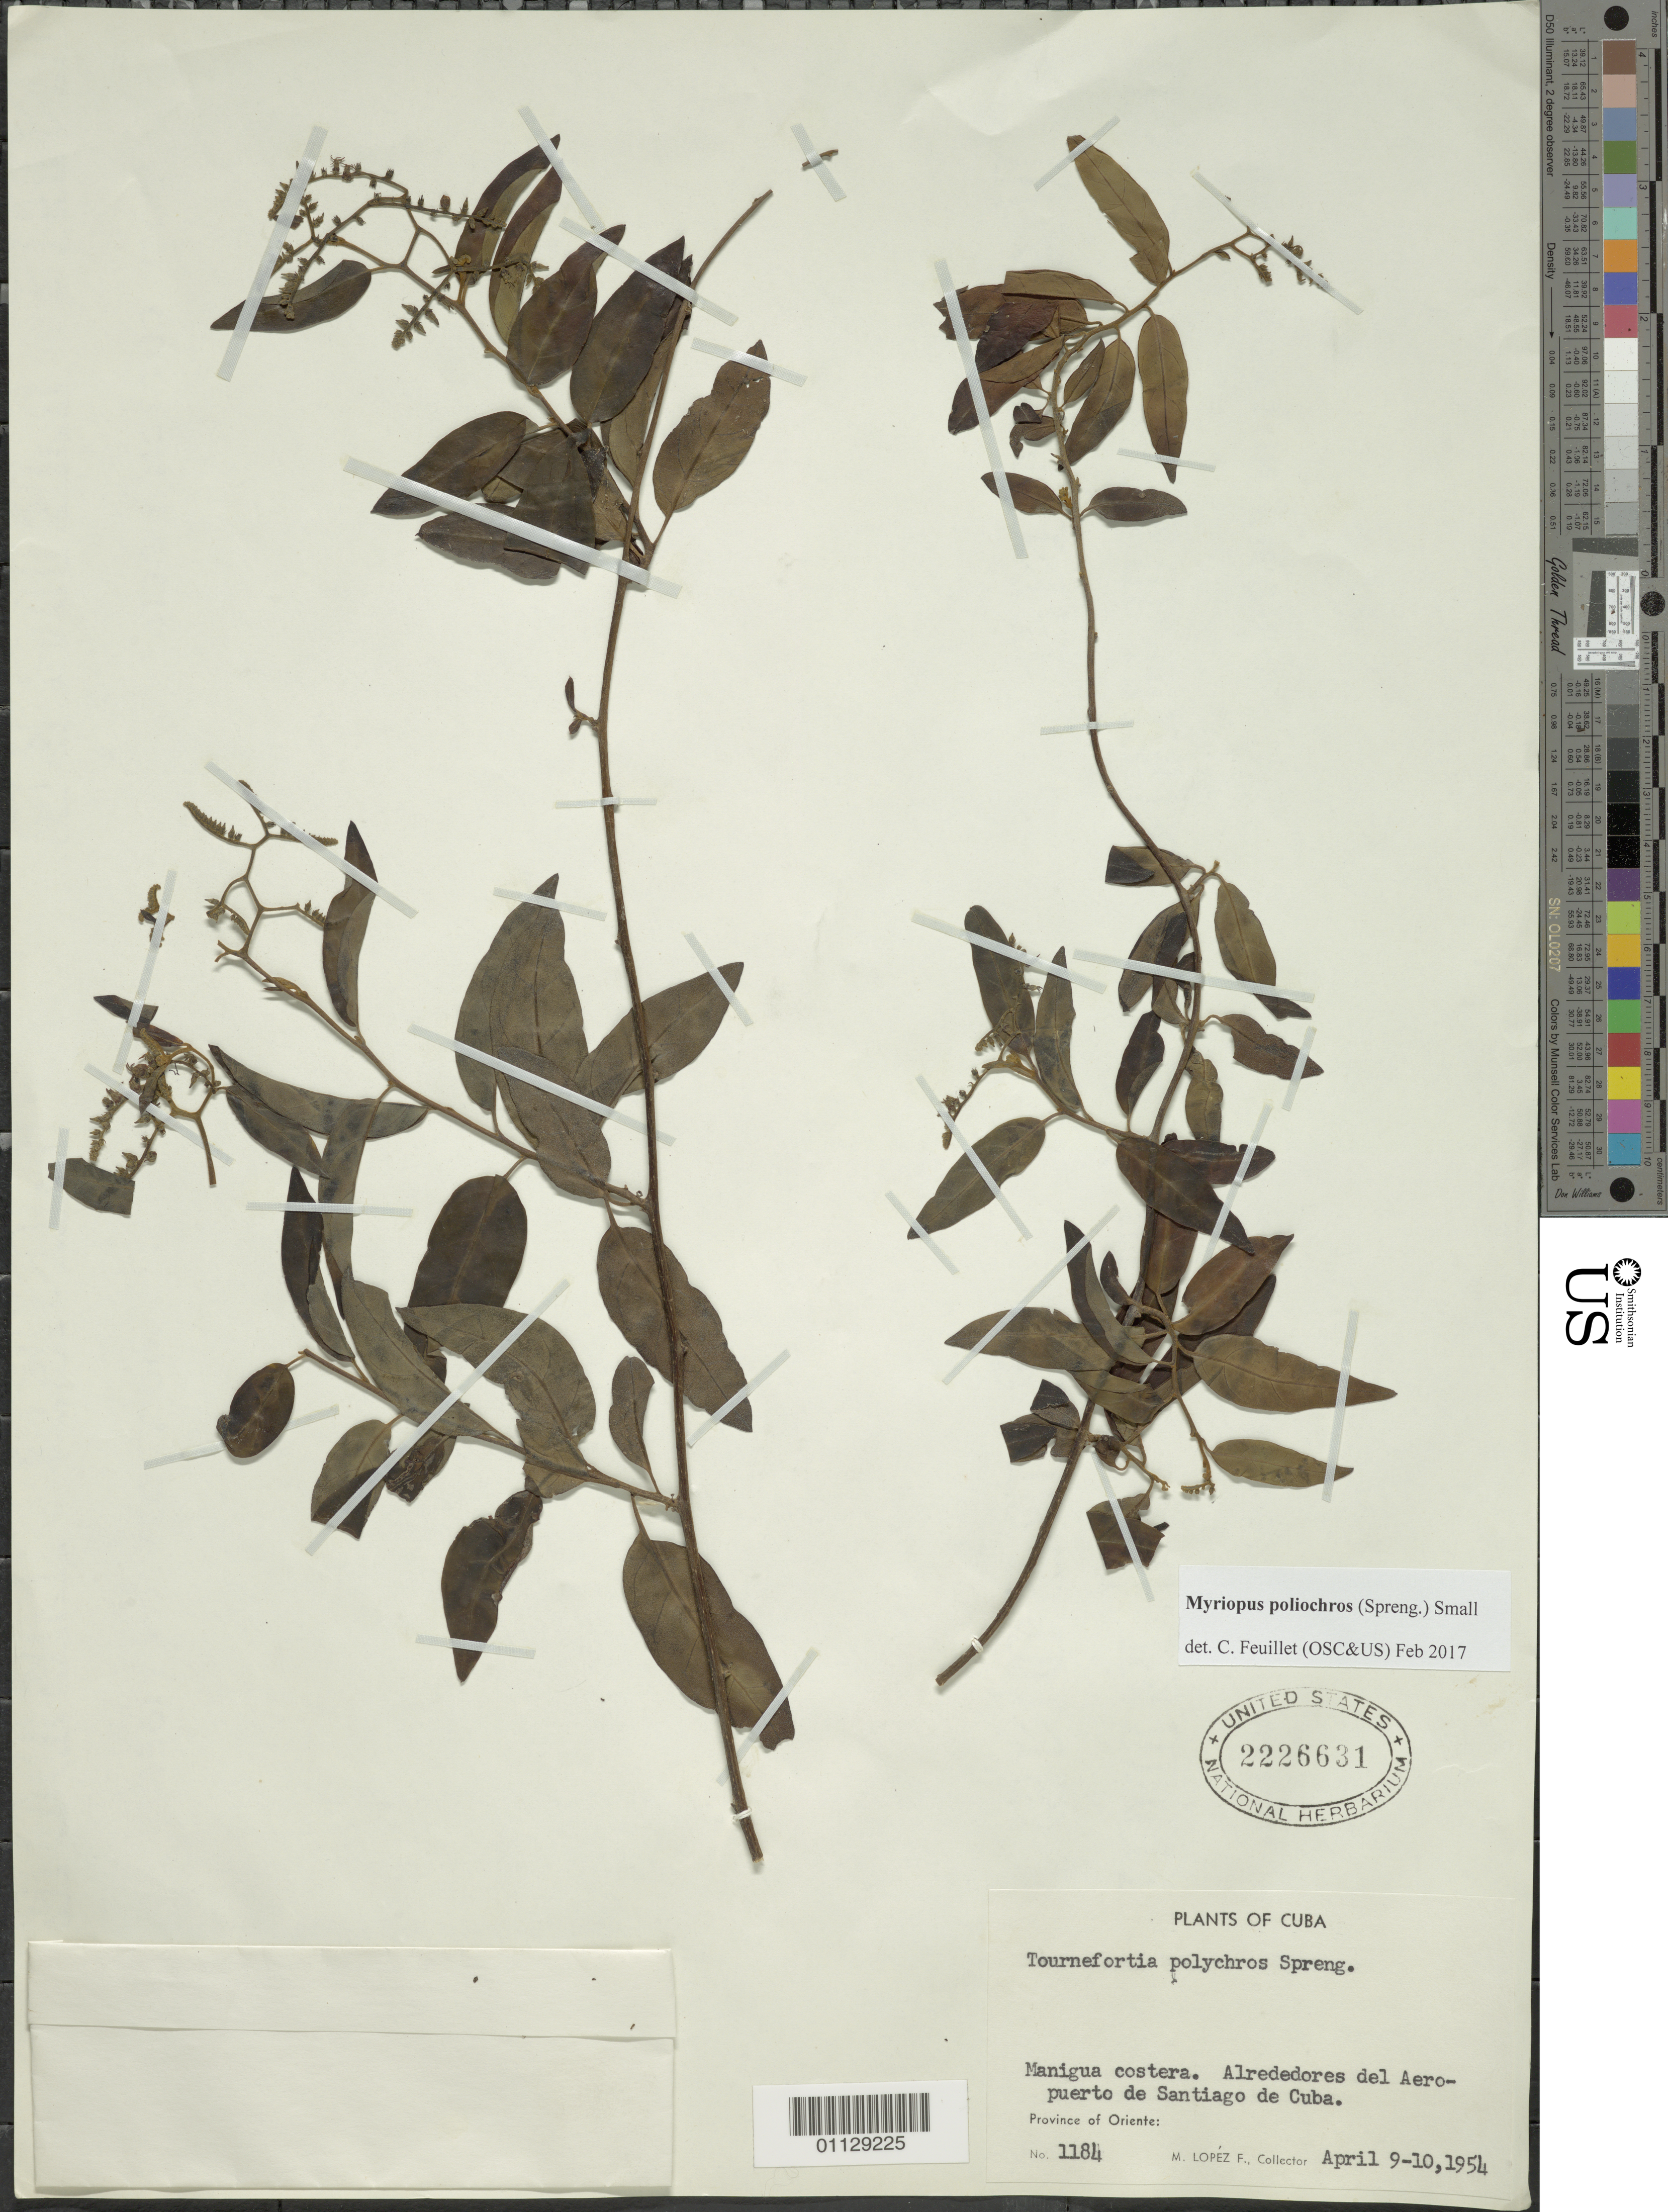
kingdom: Plantae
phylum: Tracheophyta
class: Magnoliopsida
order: Boraginales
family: Heliotropiaceae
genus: Myriopus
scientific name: Myriopus poliochros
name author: (Spreng.) Small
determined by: Feuillet, C.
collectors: M. López Figueiras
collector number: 1184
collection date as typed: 09 Apr 1954 to 10 Apr 1954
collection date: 1954-04-09/1954-04-10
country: Cuba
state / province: Oriente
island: Cuba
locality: Alrededores del Aeropuerto de Santiago de Cuba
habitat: Manigua costera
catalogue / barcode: US 2226631